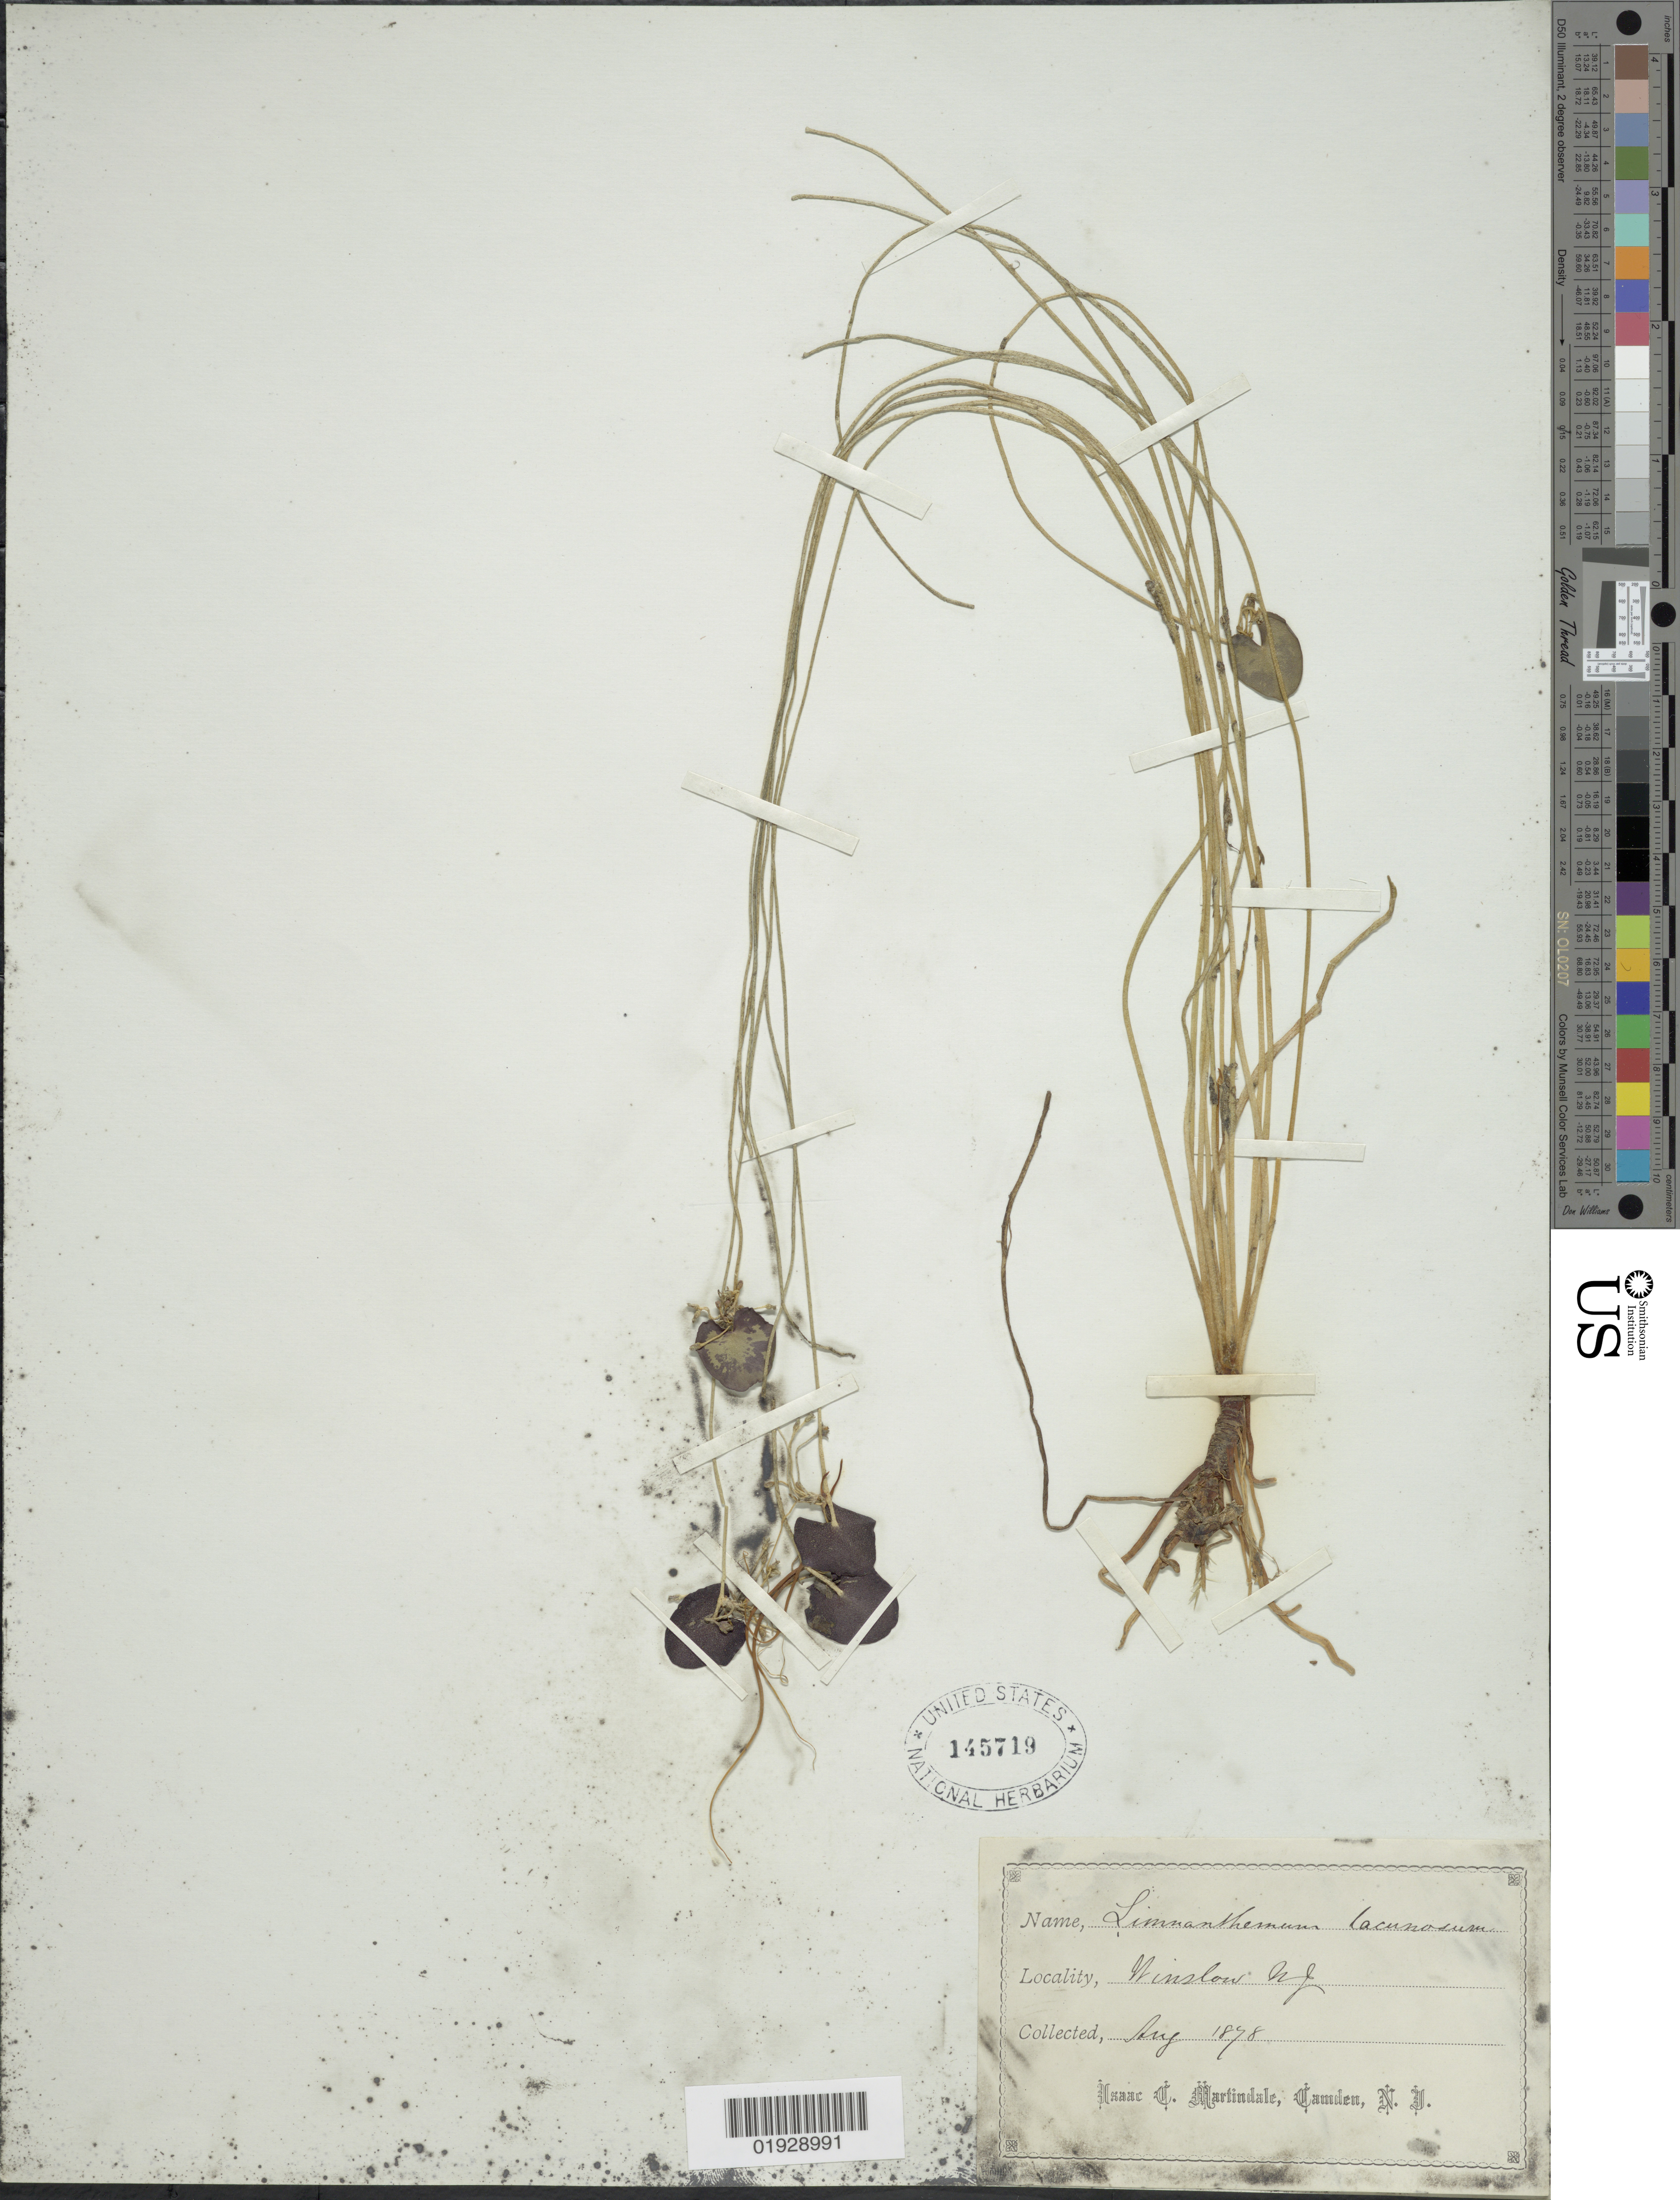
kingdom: Plantae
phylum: Tracheophyta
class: Magnoliopsida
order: Asterales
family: Menyanthaceae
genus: Nymphoides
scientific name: Nymphoides lacunosum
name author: Fernald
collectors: I. C. Martindale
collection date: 1878-08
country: United States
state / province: New Jersey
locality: Winslow, NJ.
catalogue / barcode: US 145719